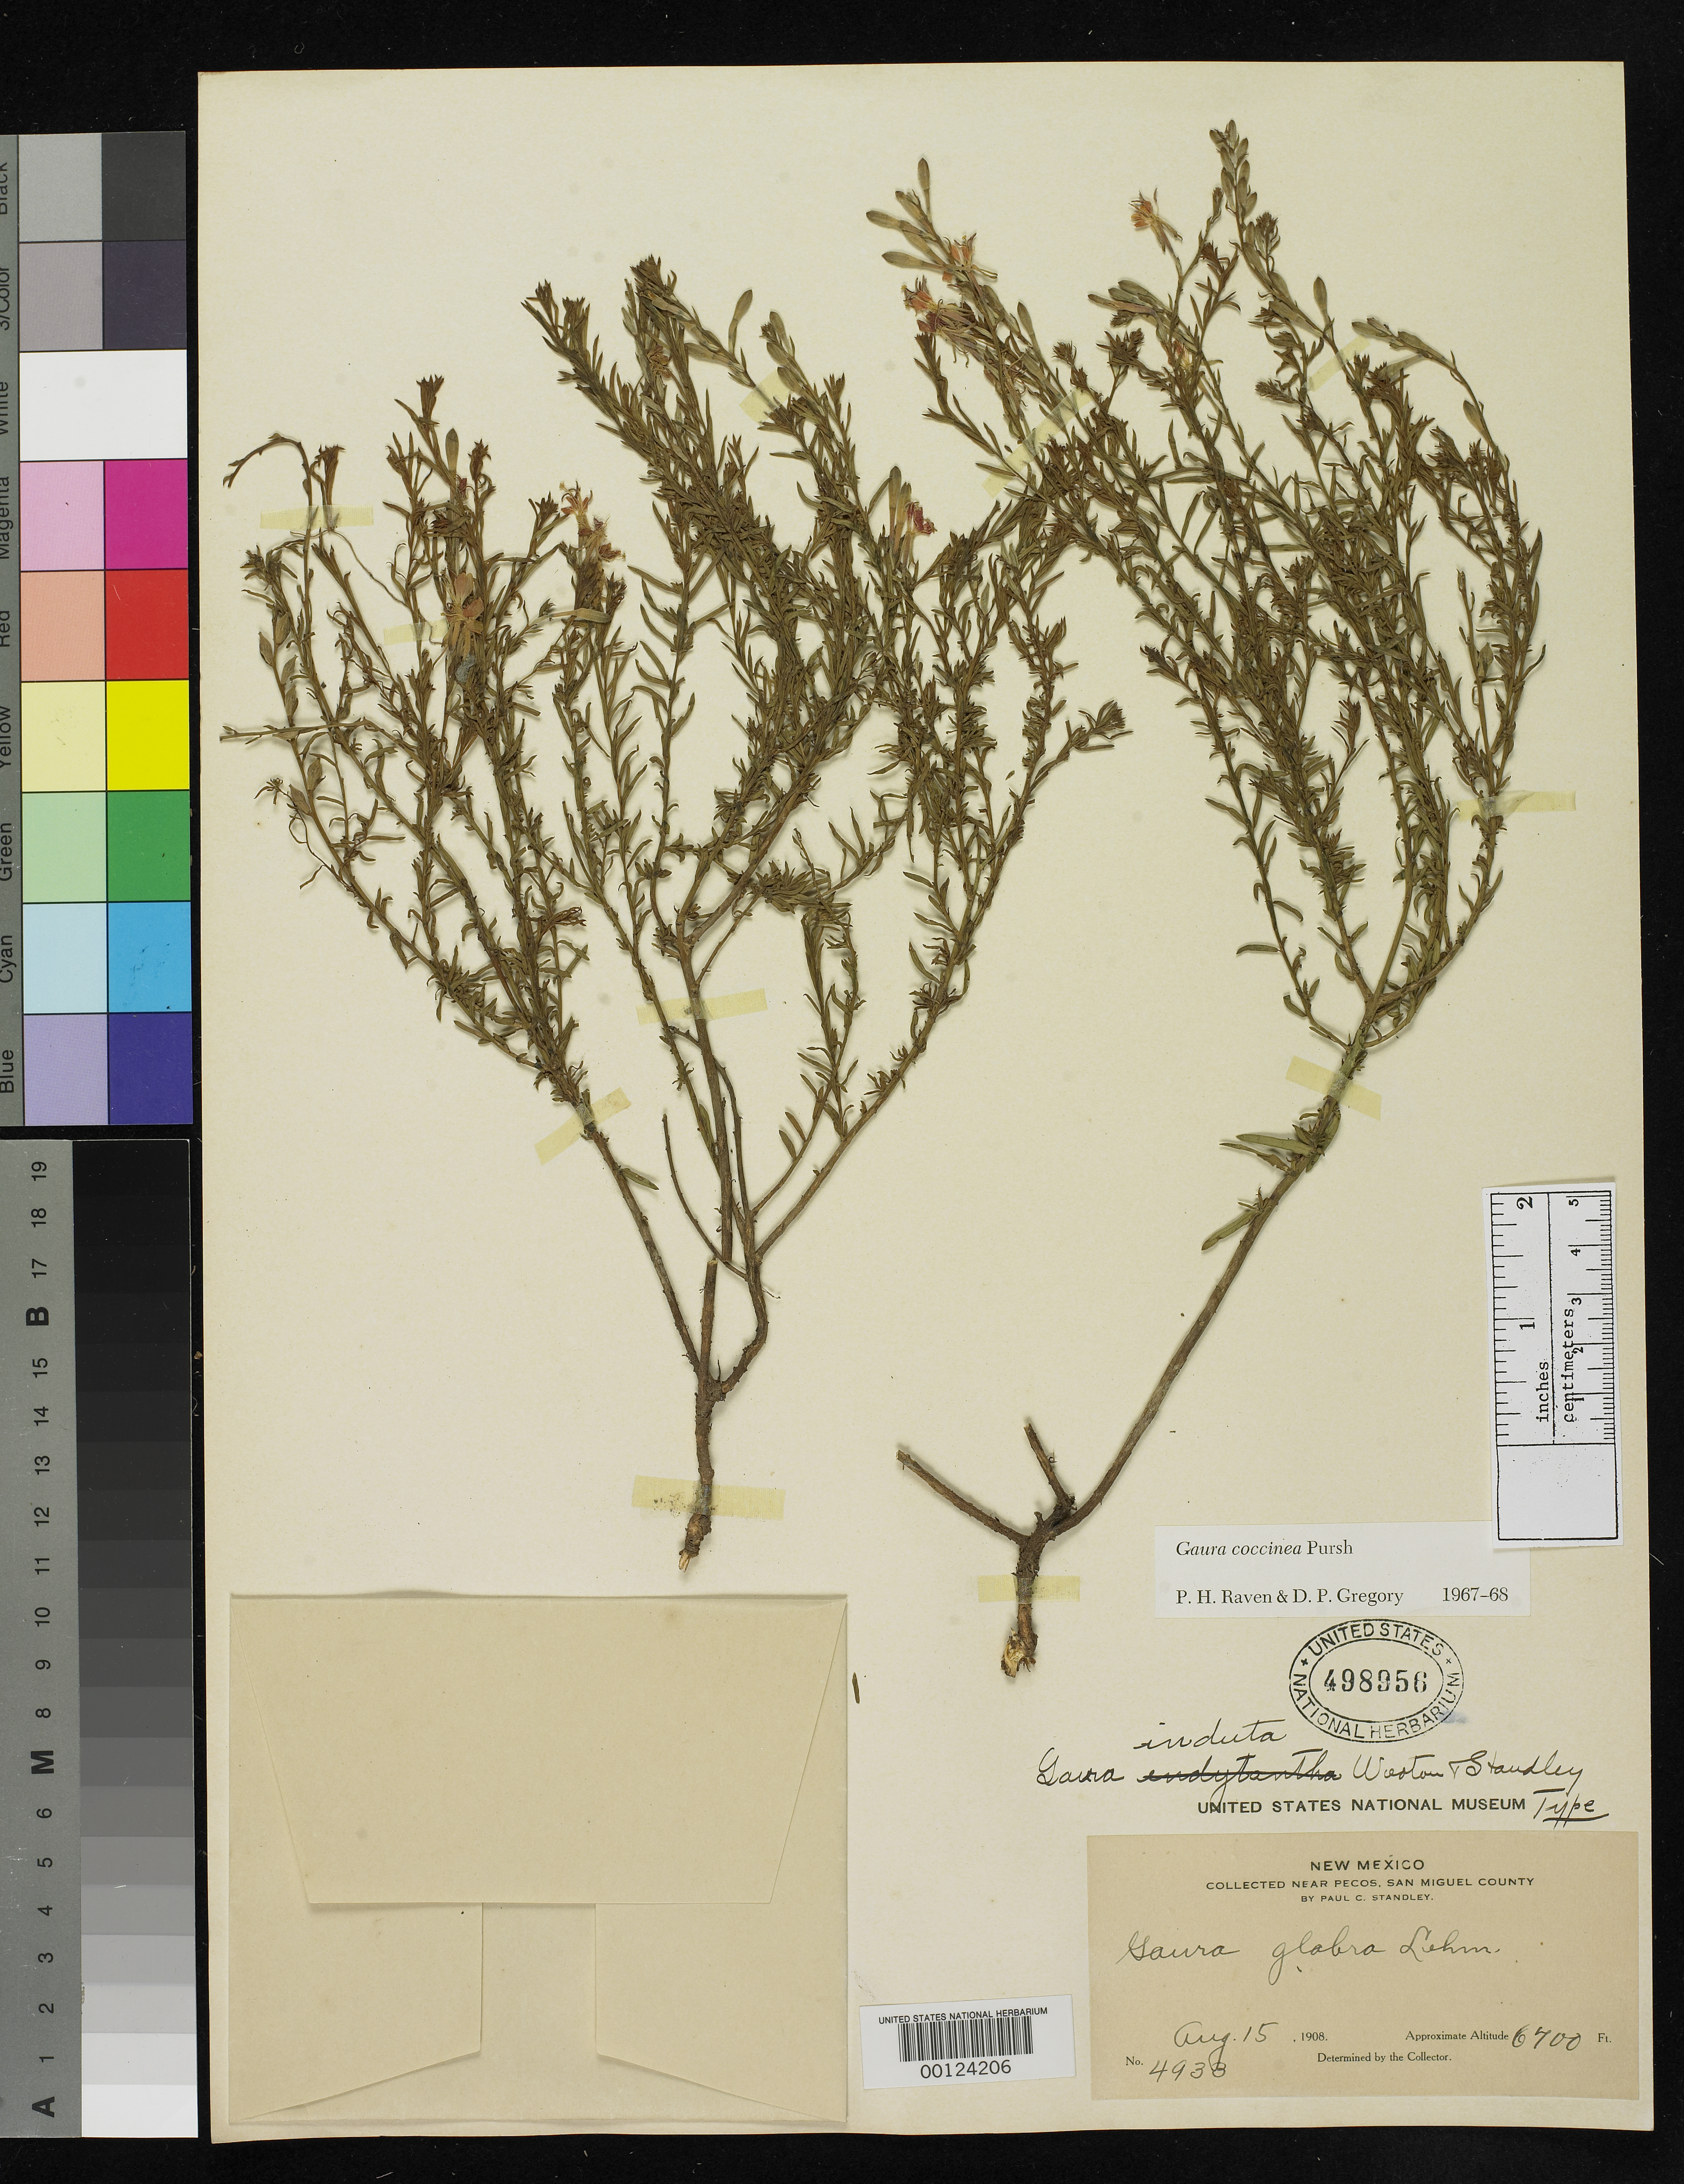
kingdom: Plantae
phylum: Tracheophyta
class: Magnoliopsida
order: Myrtales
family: Onagraceae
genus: Gaura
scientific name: Gaura induta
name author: Wooton & Standl.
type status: Holotype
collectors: P. C. Standley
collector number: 4933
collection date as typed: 15 Aug 1908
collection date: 1908-08-15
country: United States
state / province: New Mexico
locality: Pecos.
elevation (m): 2010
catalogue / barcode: US 498956